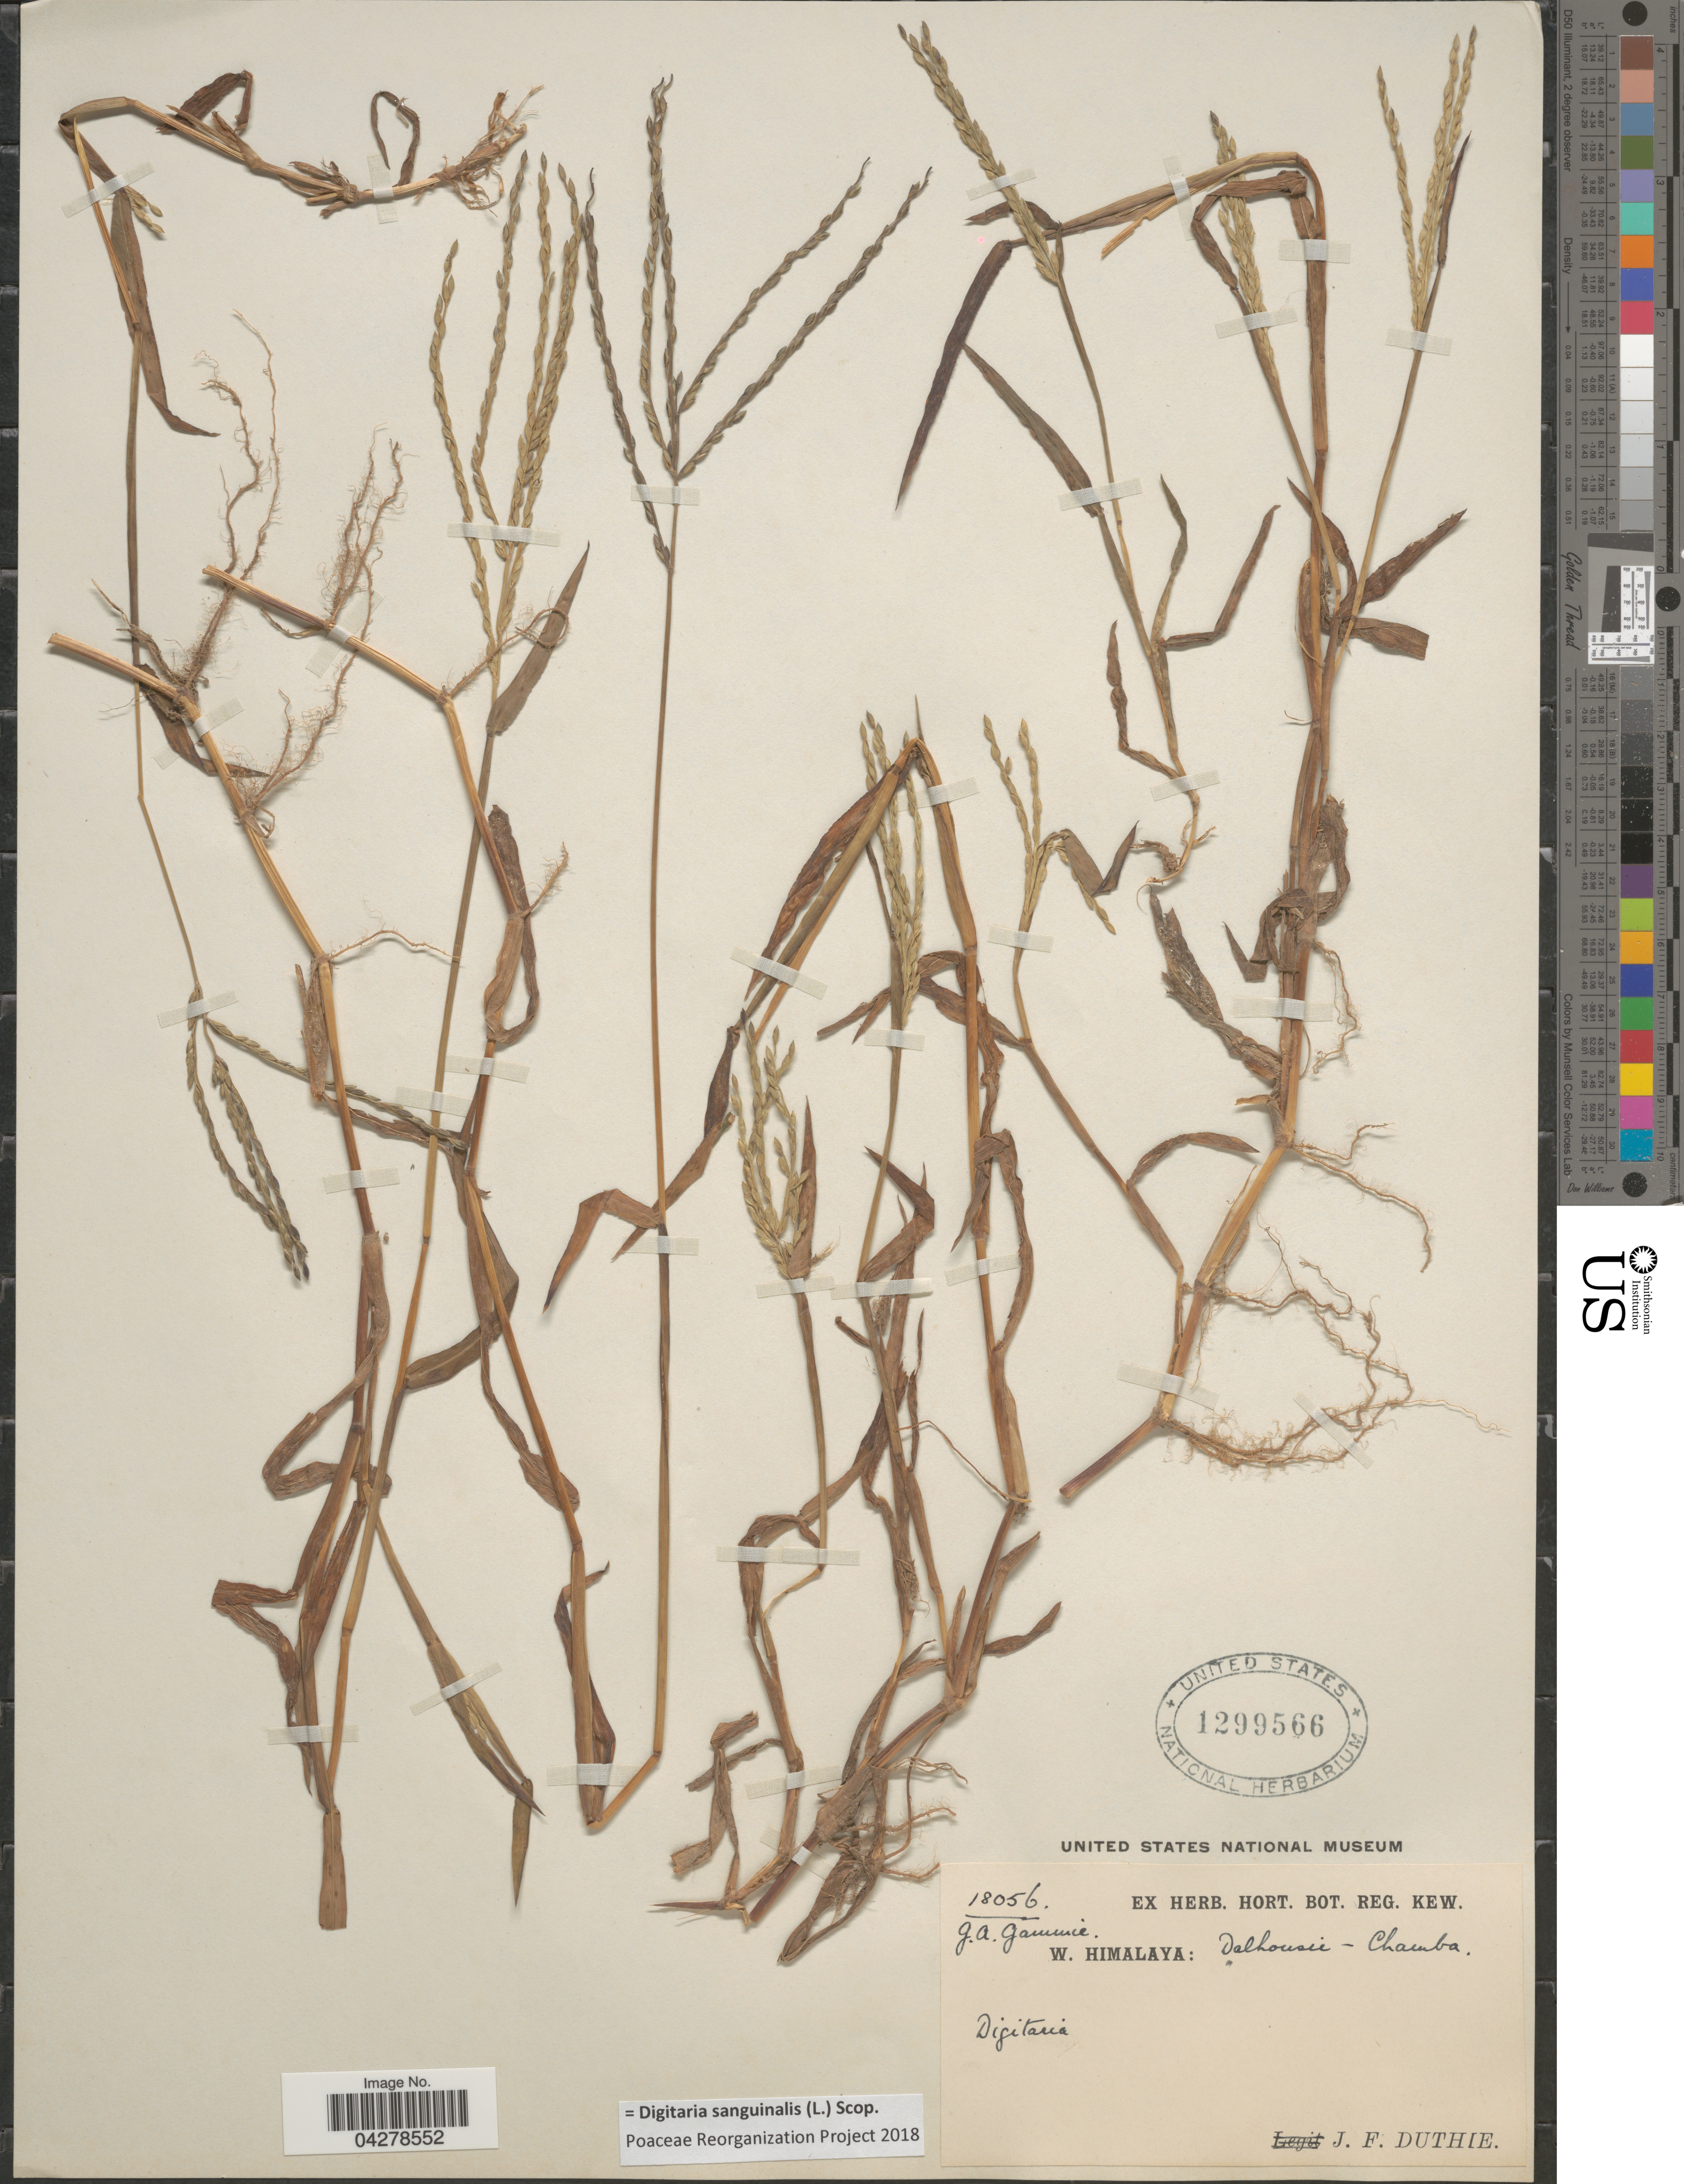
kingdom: Plantae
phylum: Tracheophyta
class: Liliopsida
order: Poales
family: Poaceae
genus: Digitaria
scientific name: Digitaria sanguinalis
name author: (L.) Scop.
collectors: J. F. Duthie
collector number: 18056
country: India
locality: W. Himalaya: Dalhousie - Chamba.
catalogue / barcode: US 1299566